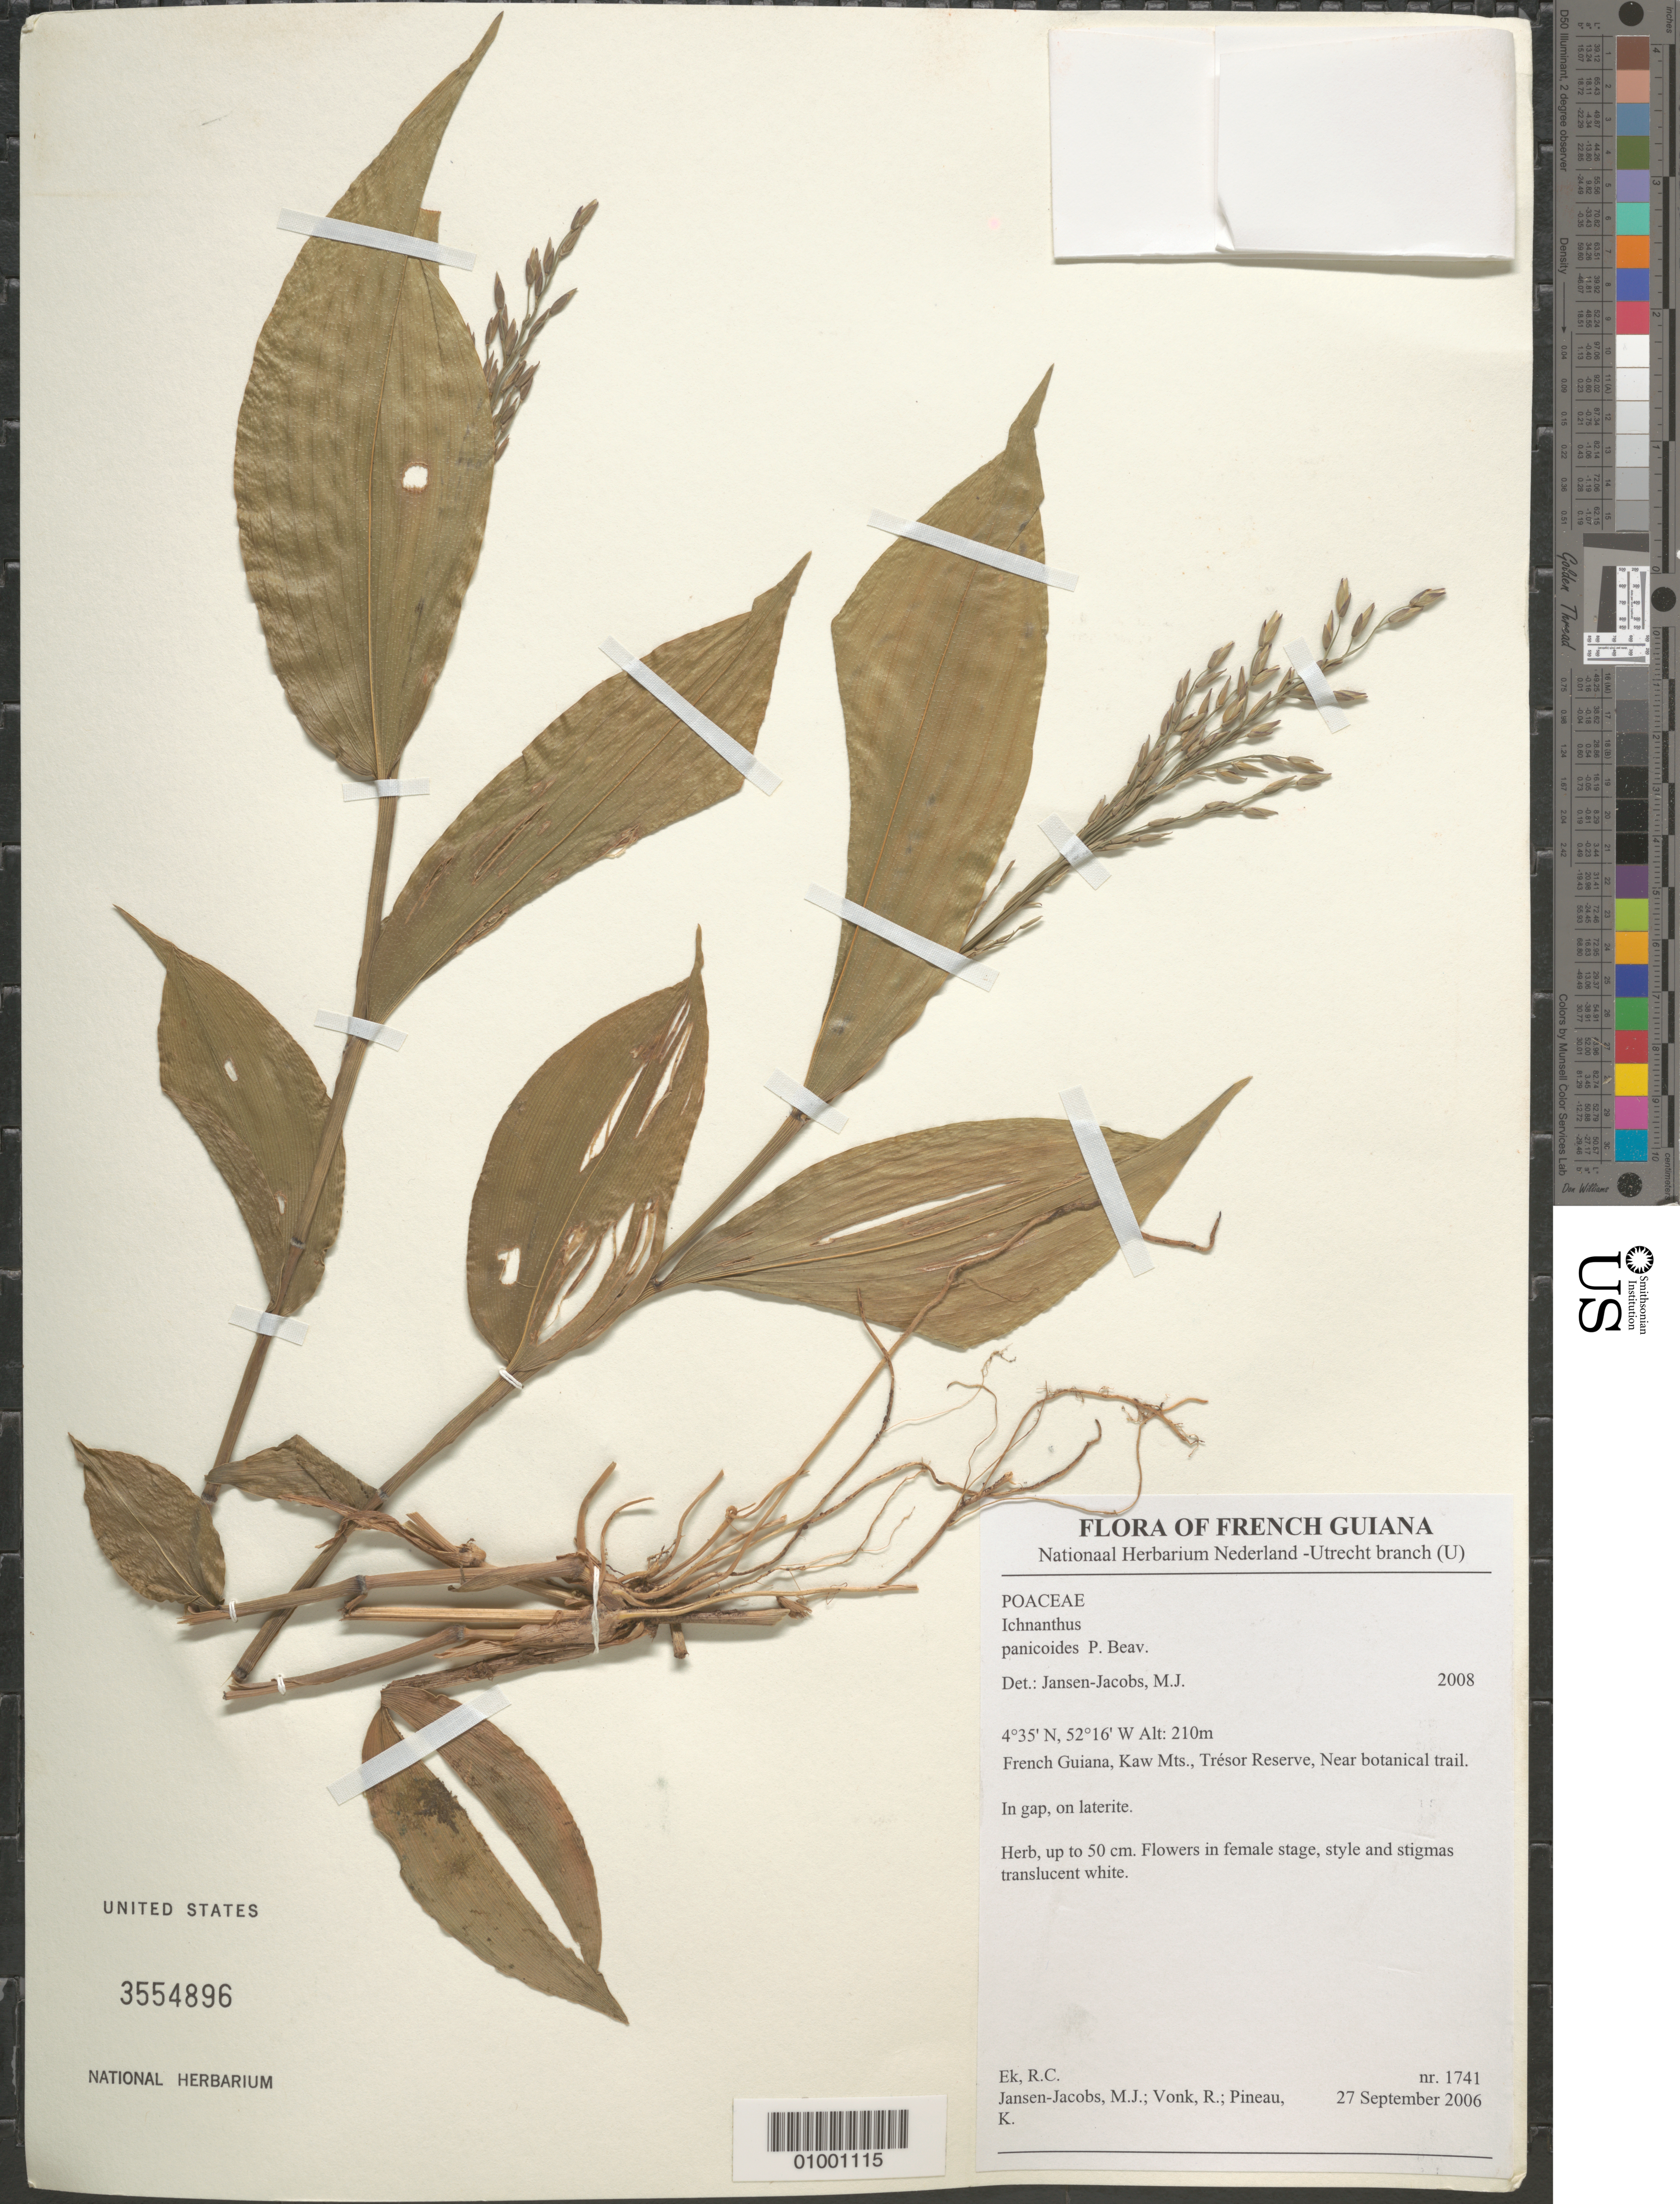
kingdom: Plantae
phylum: Tracheophyta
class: Liliopsida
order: Poales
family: Poaceae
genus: Ichnanthus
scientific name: Ichnanthus panicoides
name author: P. Beauv.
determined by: Jansen-Jacobs, M. J., (U), Nationaal Herbarium Nederland, Utrecht University branch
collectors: R. C. Ek, M. J. Jansen-Jacobs, R. Vonk & K. Pineau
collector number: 1741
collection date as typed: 27-Sep-06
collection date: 2006-09-27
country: French Guiana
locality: Kaw Mts., Trésor Reserve, near botanical trail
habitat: Gap, on laterite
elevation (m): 210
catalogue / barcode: US 3554896